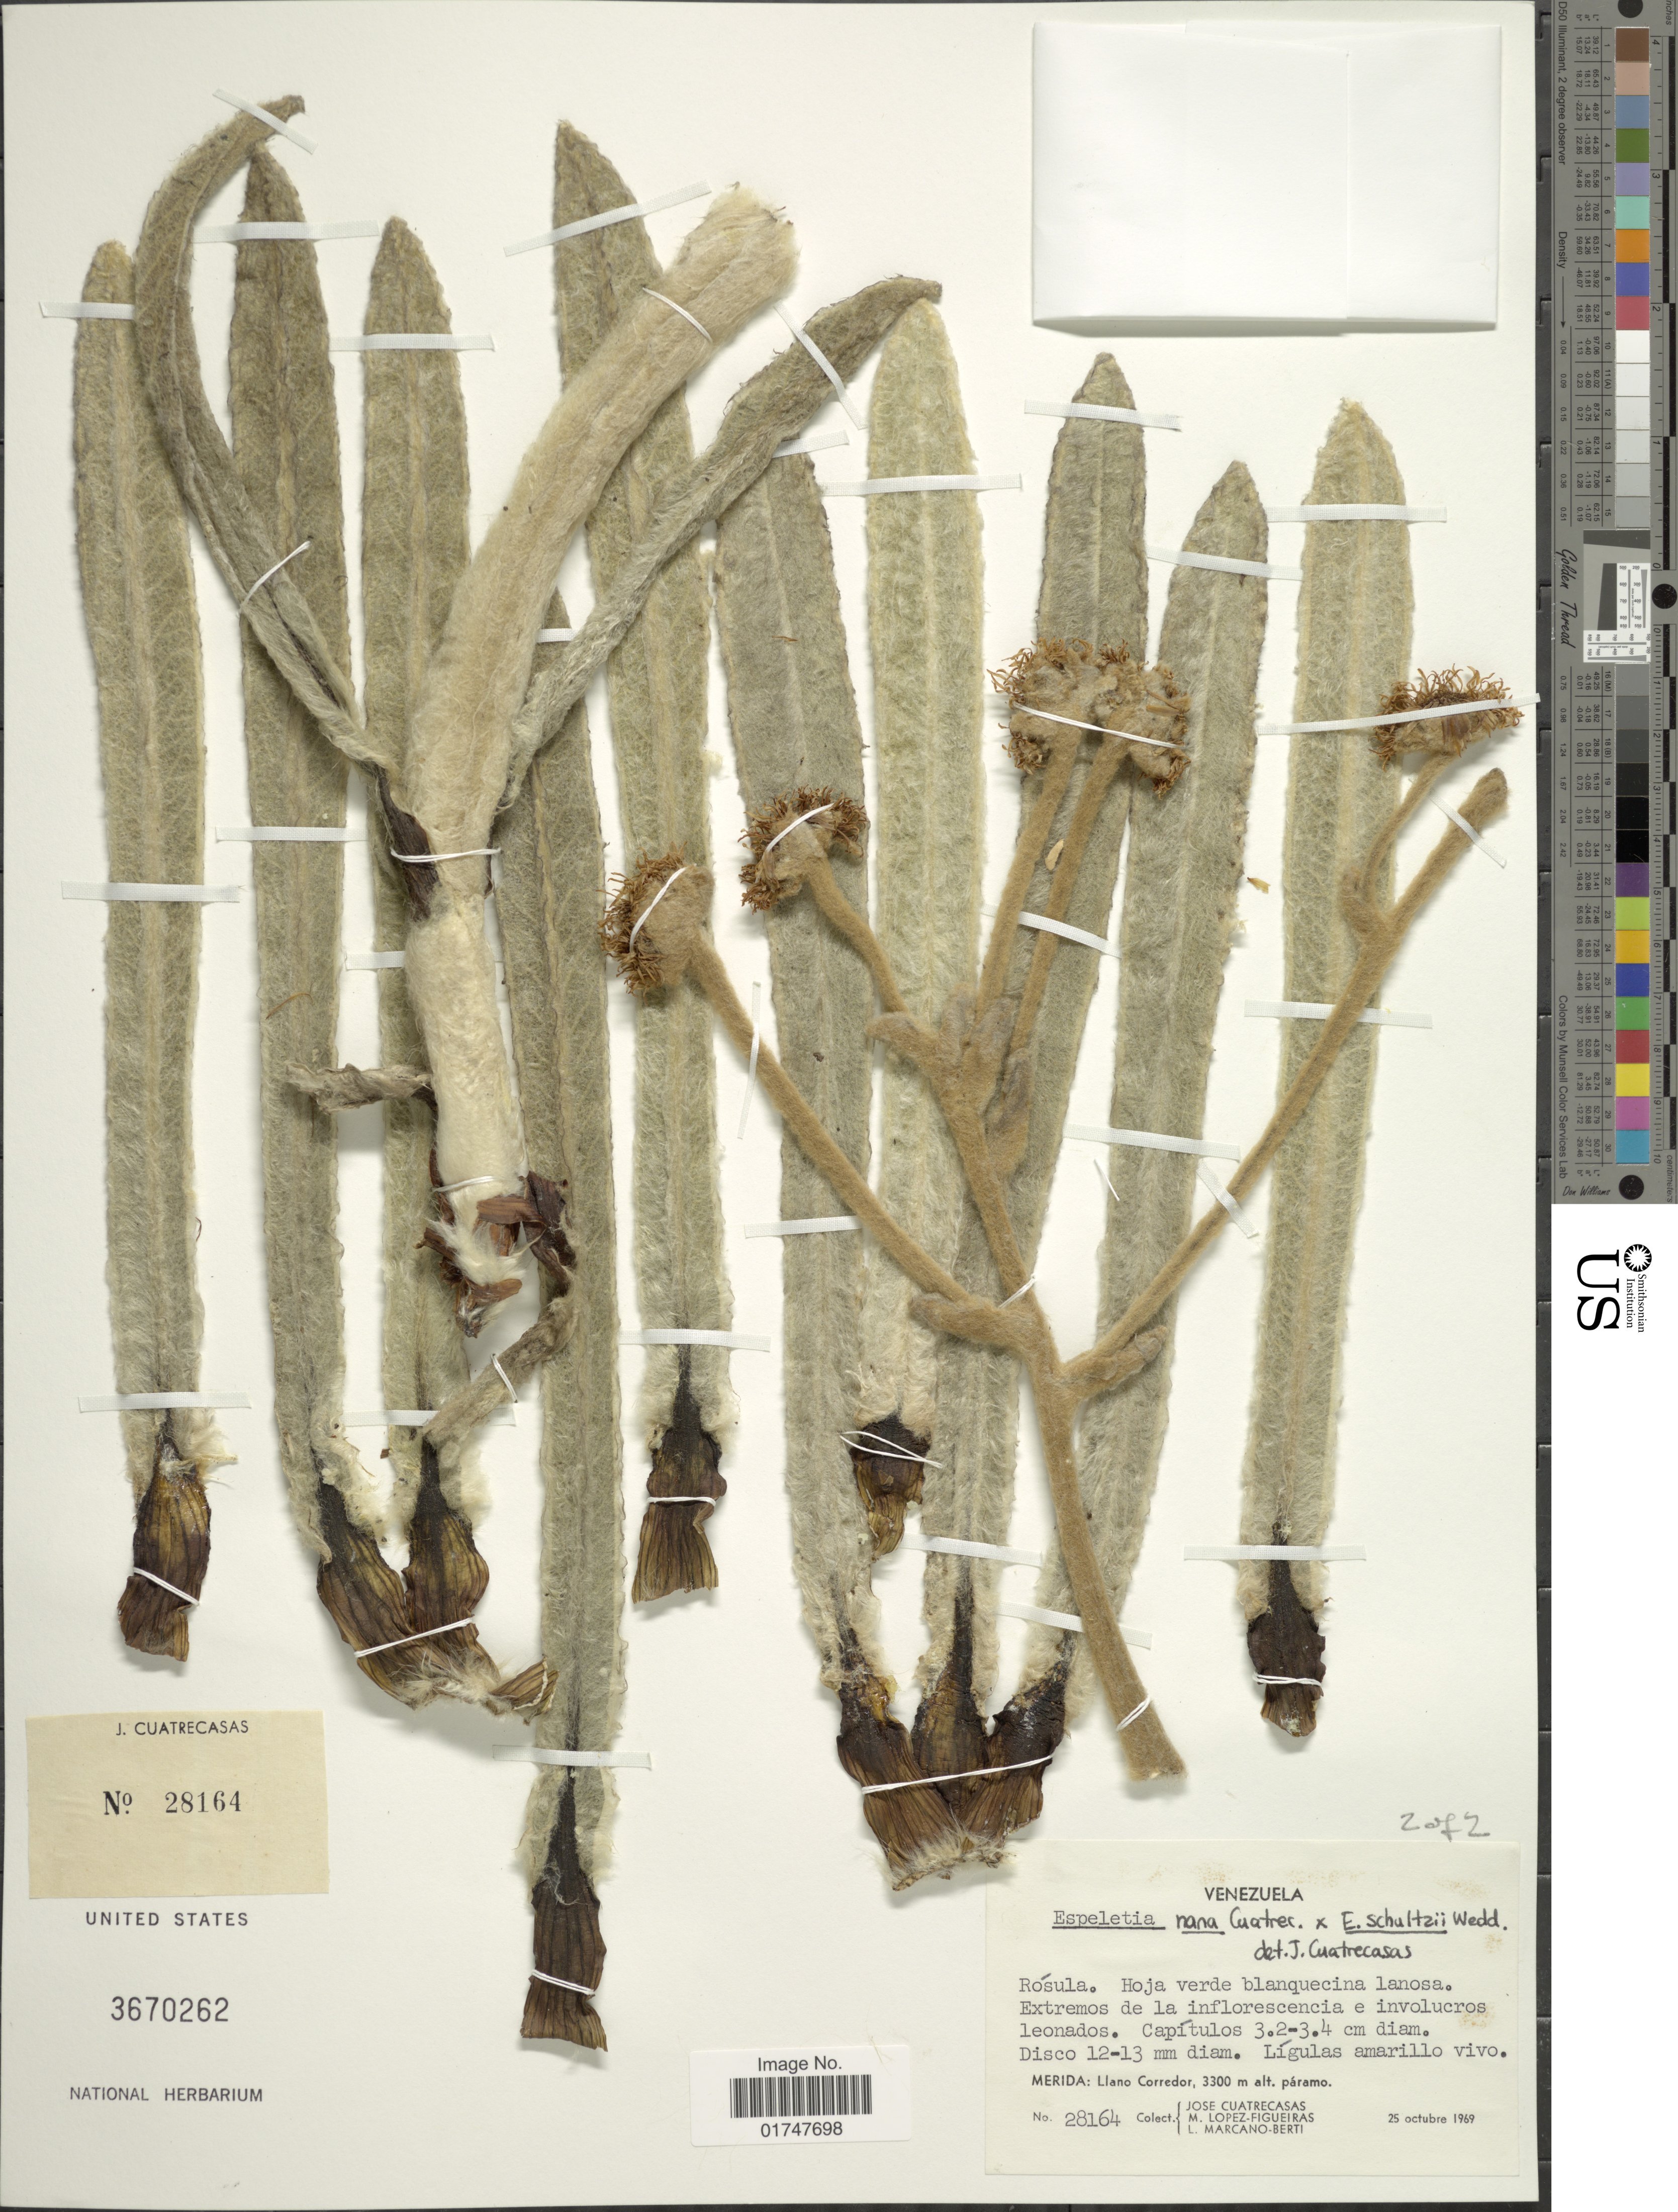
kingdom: Plantae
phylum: Tracheophyta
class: Magnoliopsida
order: Asterales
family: Asteraceae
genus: Espeletia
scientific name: Espeletia nana x E. schultzii Wedd.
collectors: J. Cuatrecasas, M. López Figueiras & L. Marcano-Berti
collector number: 28164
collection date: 1969-10-25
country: Venezuela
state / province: Mérida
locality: Llano Corredor. páramo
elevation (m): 3300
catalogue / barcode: US 3670262